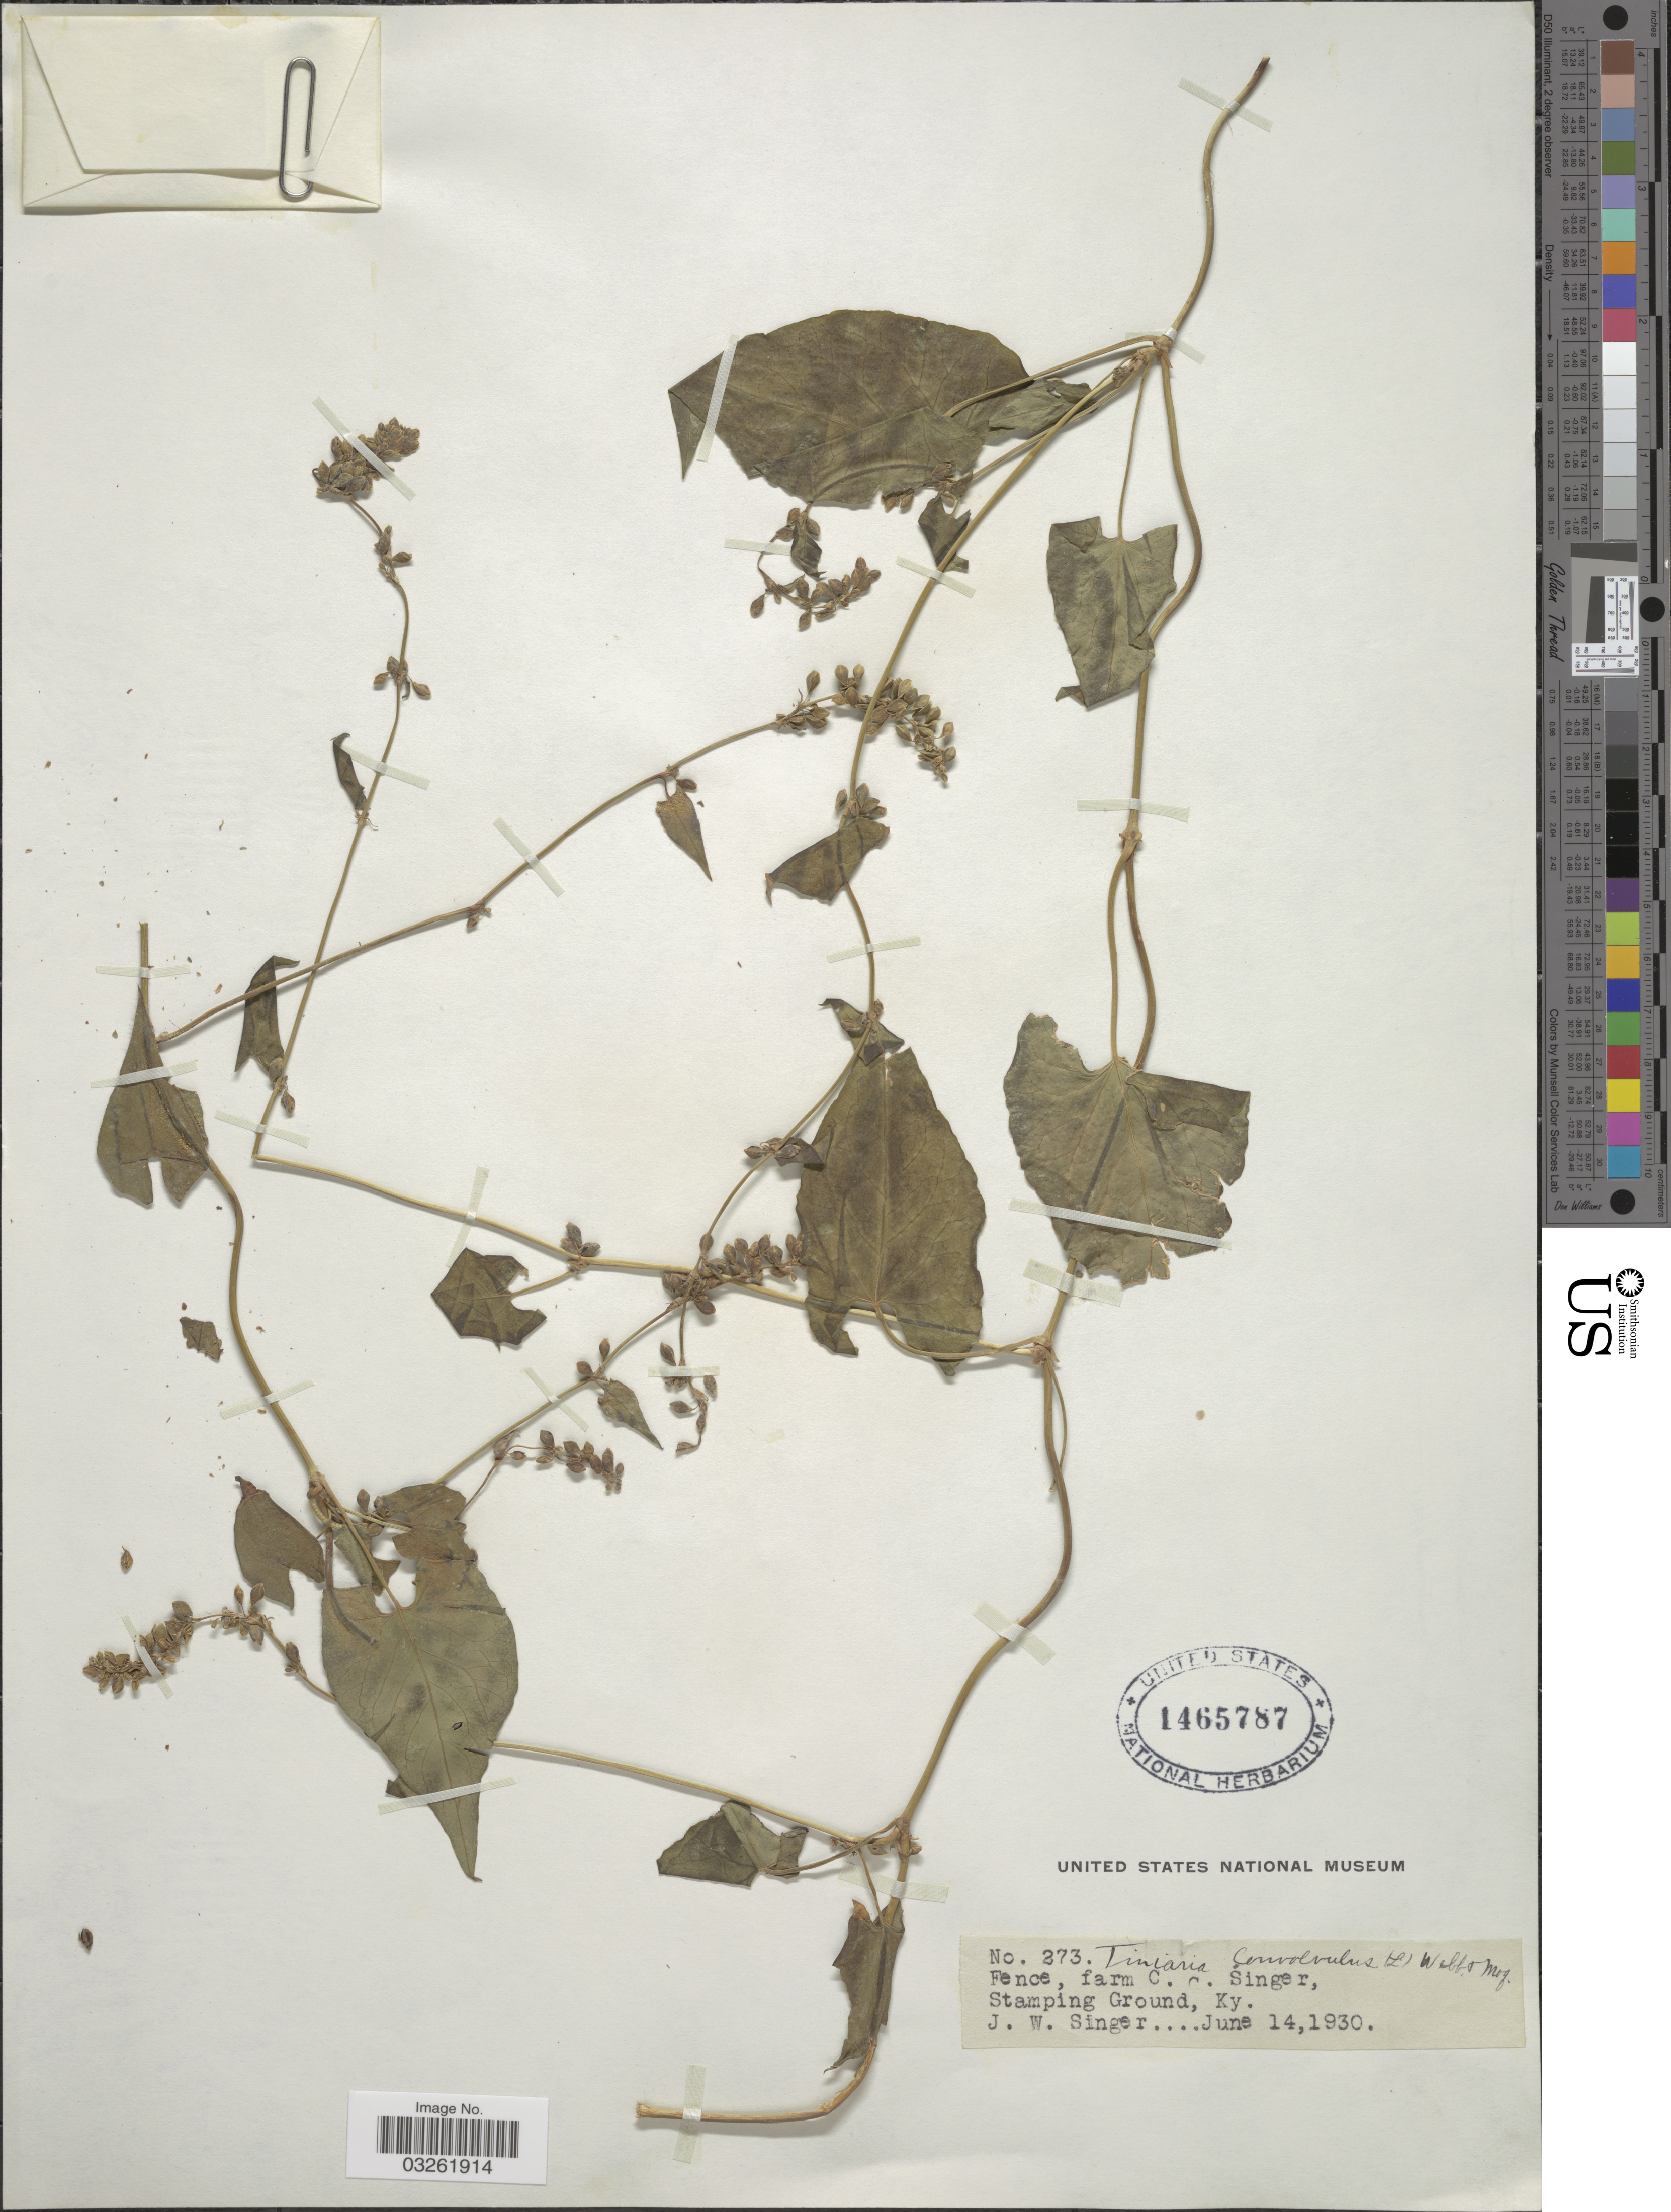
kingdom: Plantae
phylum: Tracheophyta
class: Magnoliopsida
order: Caryophyllales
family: Polygonaceae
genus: Fallopia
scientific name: Fallopia convolvulus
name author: (L.) Á. Löve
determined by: Strong, M. T., (US), Smithsonian Institution - National Museum of Natural History (UNITED STATES)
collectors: J. EW. Singer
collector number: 273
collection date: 1930-06-14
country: United States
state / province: Kentucky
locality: Stamping Ground.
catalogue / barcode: US 1465787